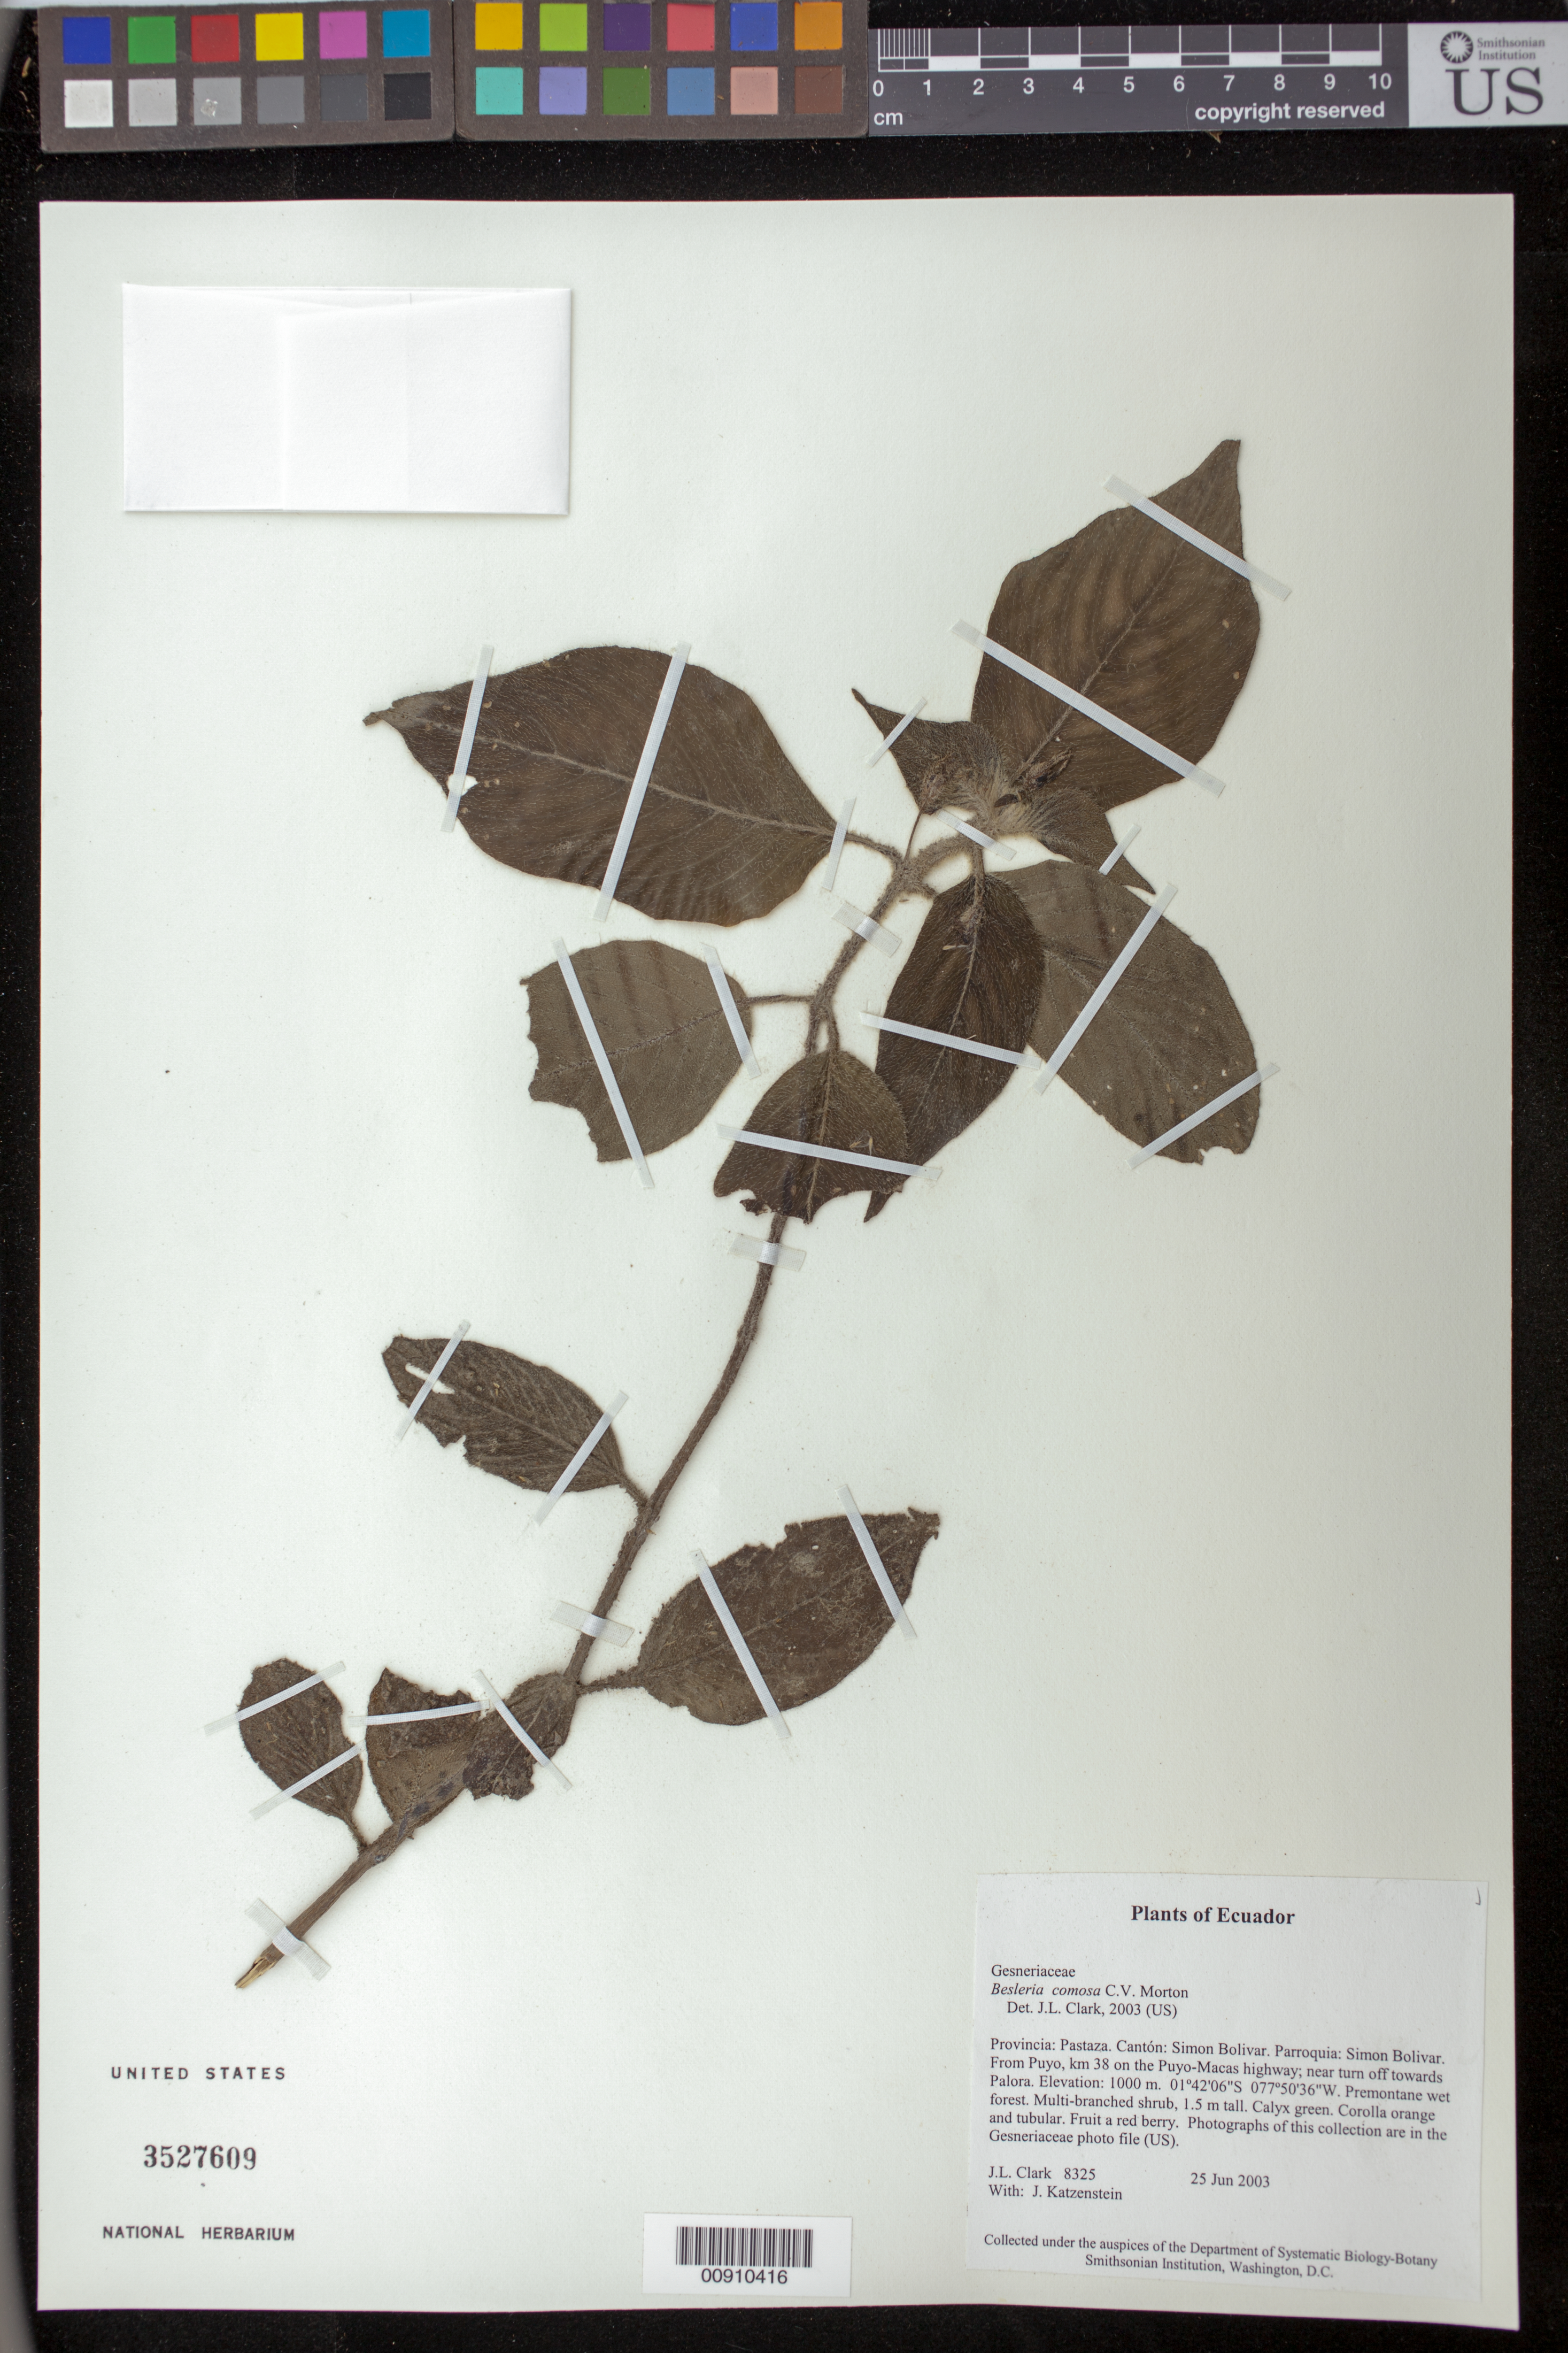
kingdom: Plantae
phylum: Tracheophyta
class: Magnoliopsida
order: Lamiales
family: Gesneriaceae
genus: Besleria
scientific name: Besleria comosa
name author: C.V. Morton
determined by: Clark, J. L., (SEL), The Marie Selby Botanical Garden (UNITED STATES)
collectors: J. L. Clark & J. Katzenstein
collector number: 8325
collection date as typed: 25 Jun 2003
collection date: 2003-06-25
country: Ecuador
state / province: Pastaza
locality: Simon Bolivar. Parroquia: Simon Bolivar. From Puyo, km 38 on the Puyo-Macas highway; near turn off towards Palora.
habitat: Premontane wet forest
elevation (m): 1000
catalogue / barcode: US 3527609